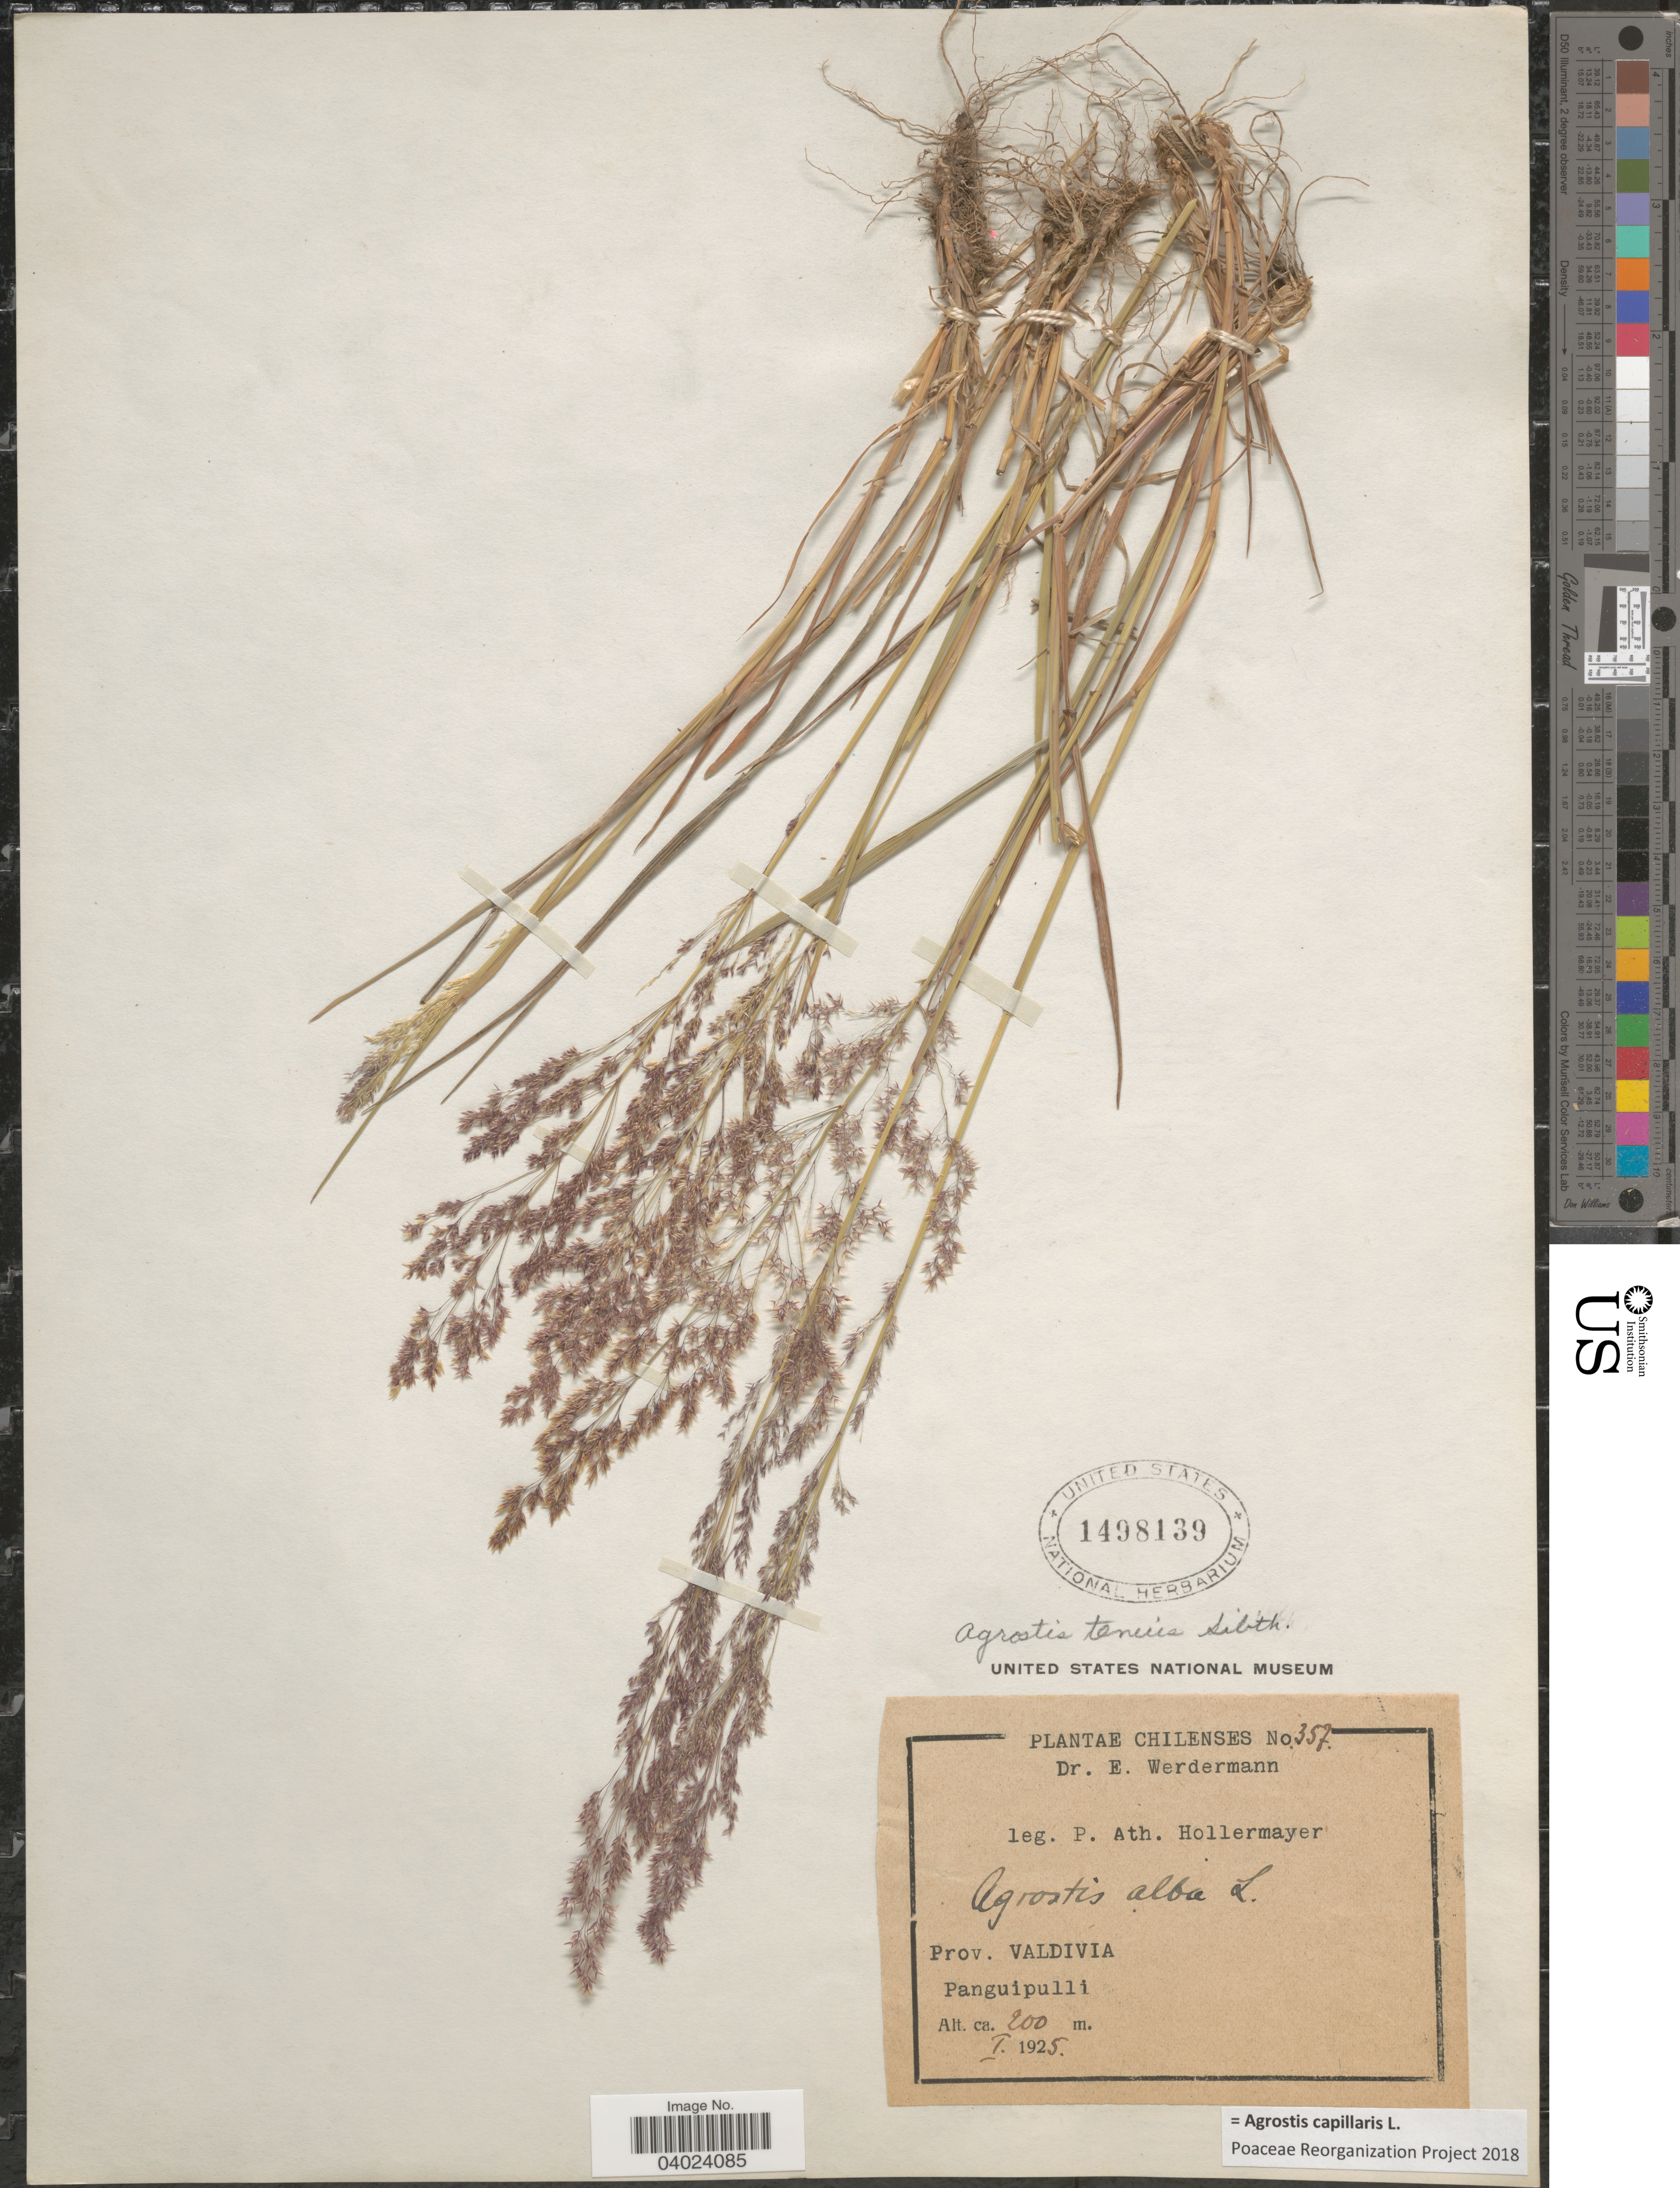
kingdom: Plantae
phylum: Tracheophyta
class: Liliopsida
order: Poales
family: Poaceae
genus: Agrostis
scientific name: Agrostis capillaris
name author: L.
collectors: E. Werdermann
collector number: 357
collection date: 1925-01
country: Chile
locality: Prov. Valdivia. Panguipulli.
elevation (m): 200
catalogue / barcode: US 1498139